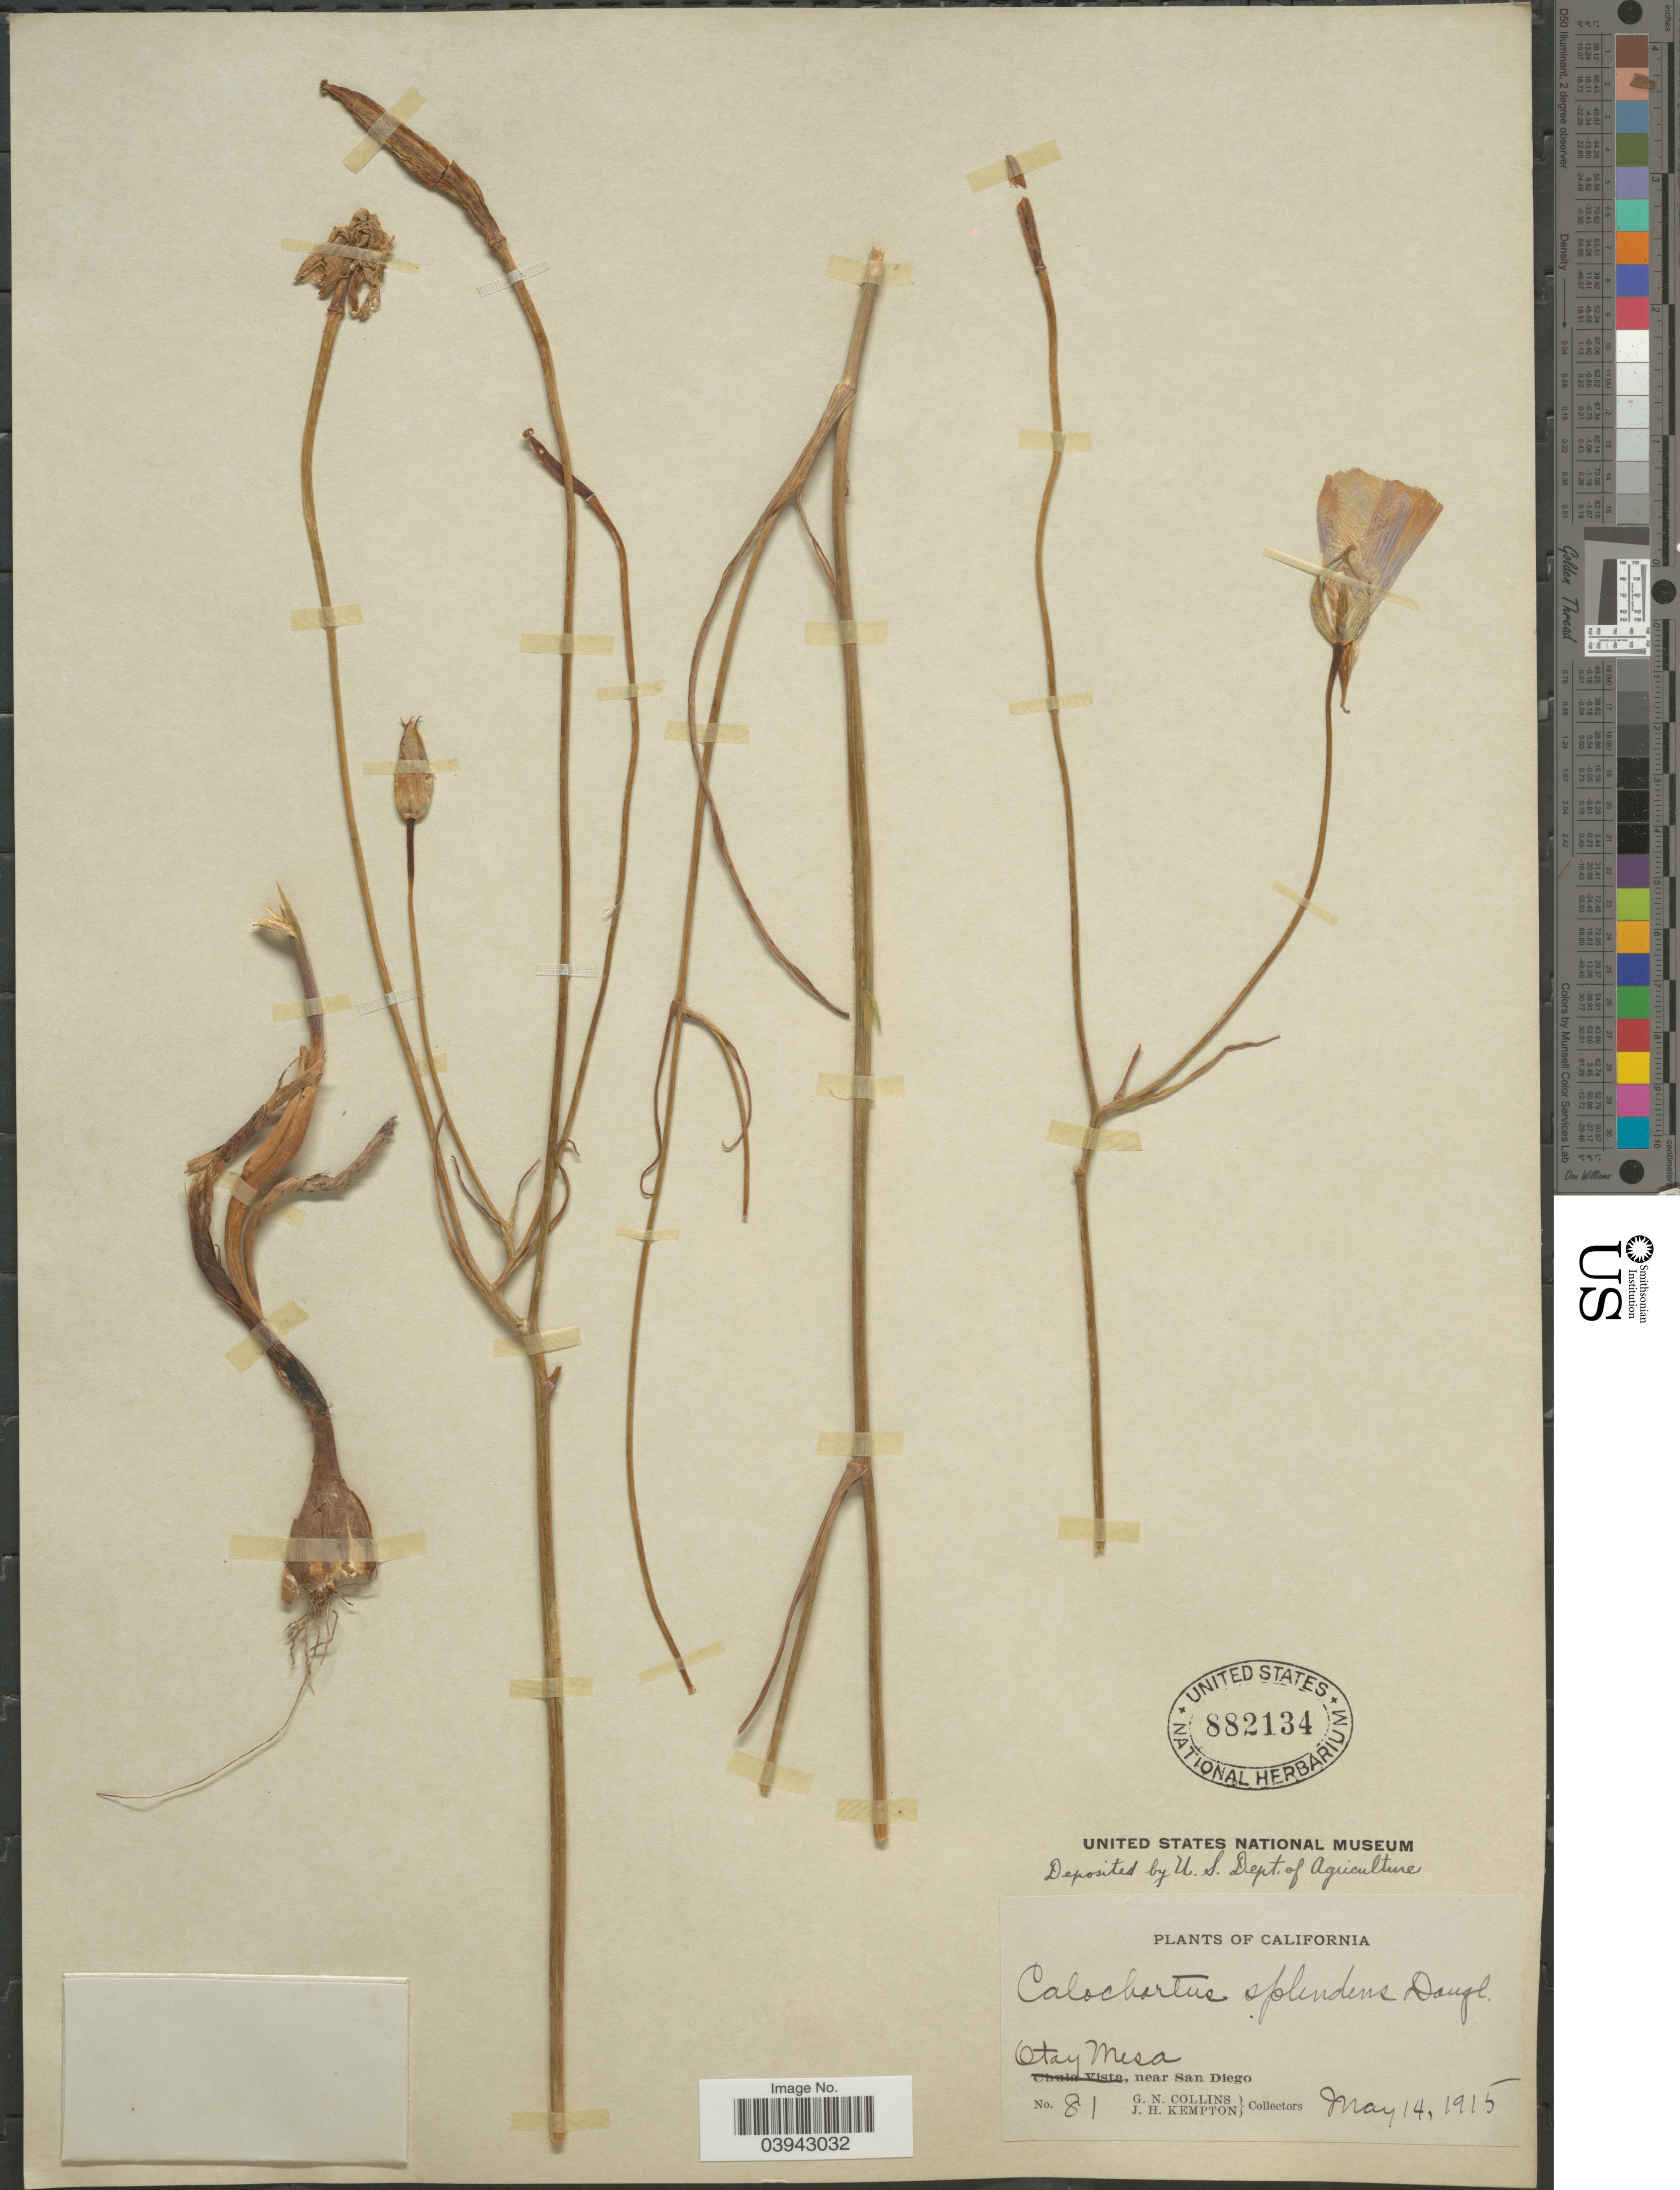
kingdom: Plantae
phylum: Tracheophyta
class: Liliopsida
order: Liliales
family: Liliaceae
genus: Calochortus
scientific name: Calochortus splendens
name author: Douglas ex Benth.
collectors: G. Collins & J. H. Kempton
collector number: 81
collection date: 1915-05-14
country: United States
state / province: California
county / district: San Diego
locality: Otay Mesa, near San Diego.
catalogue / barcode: US 882134